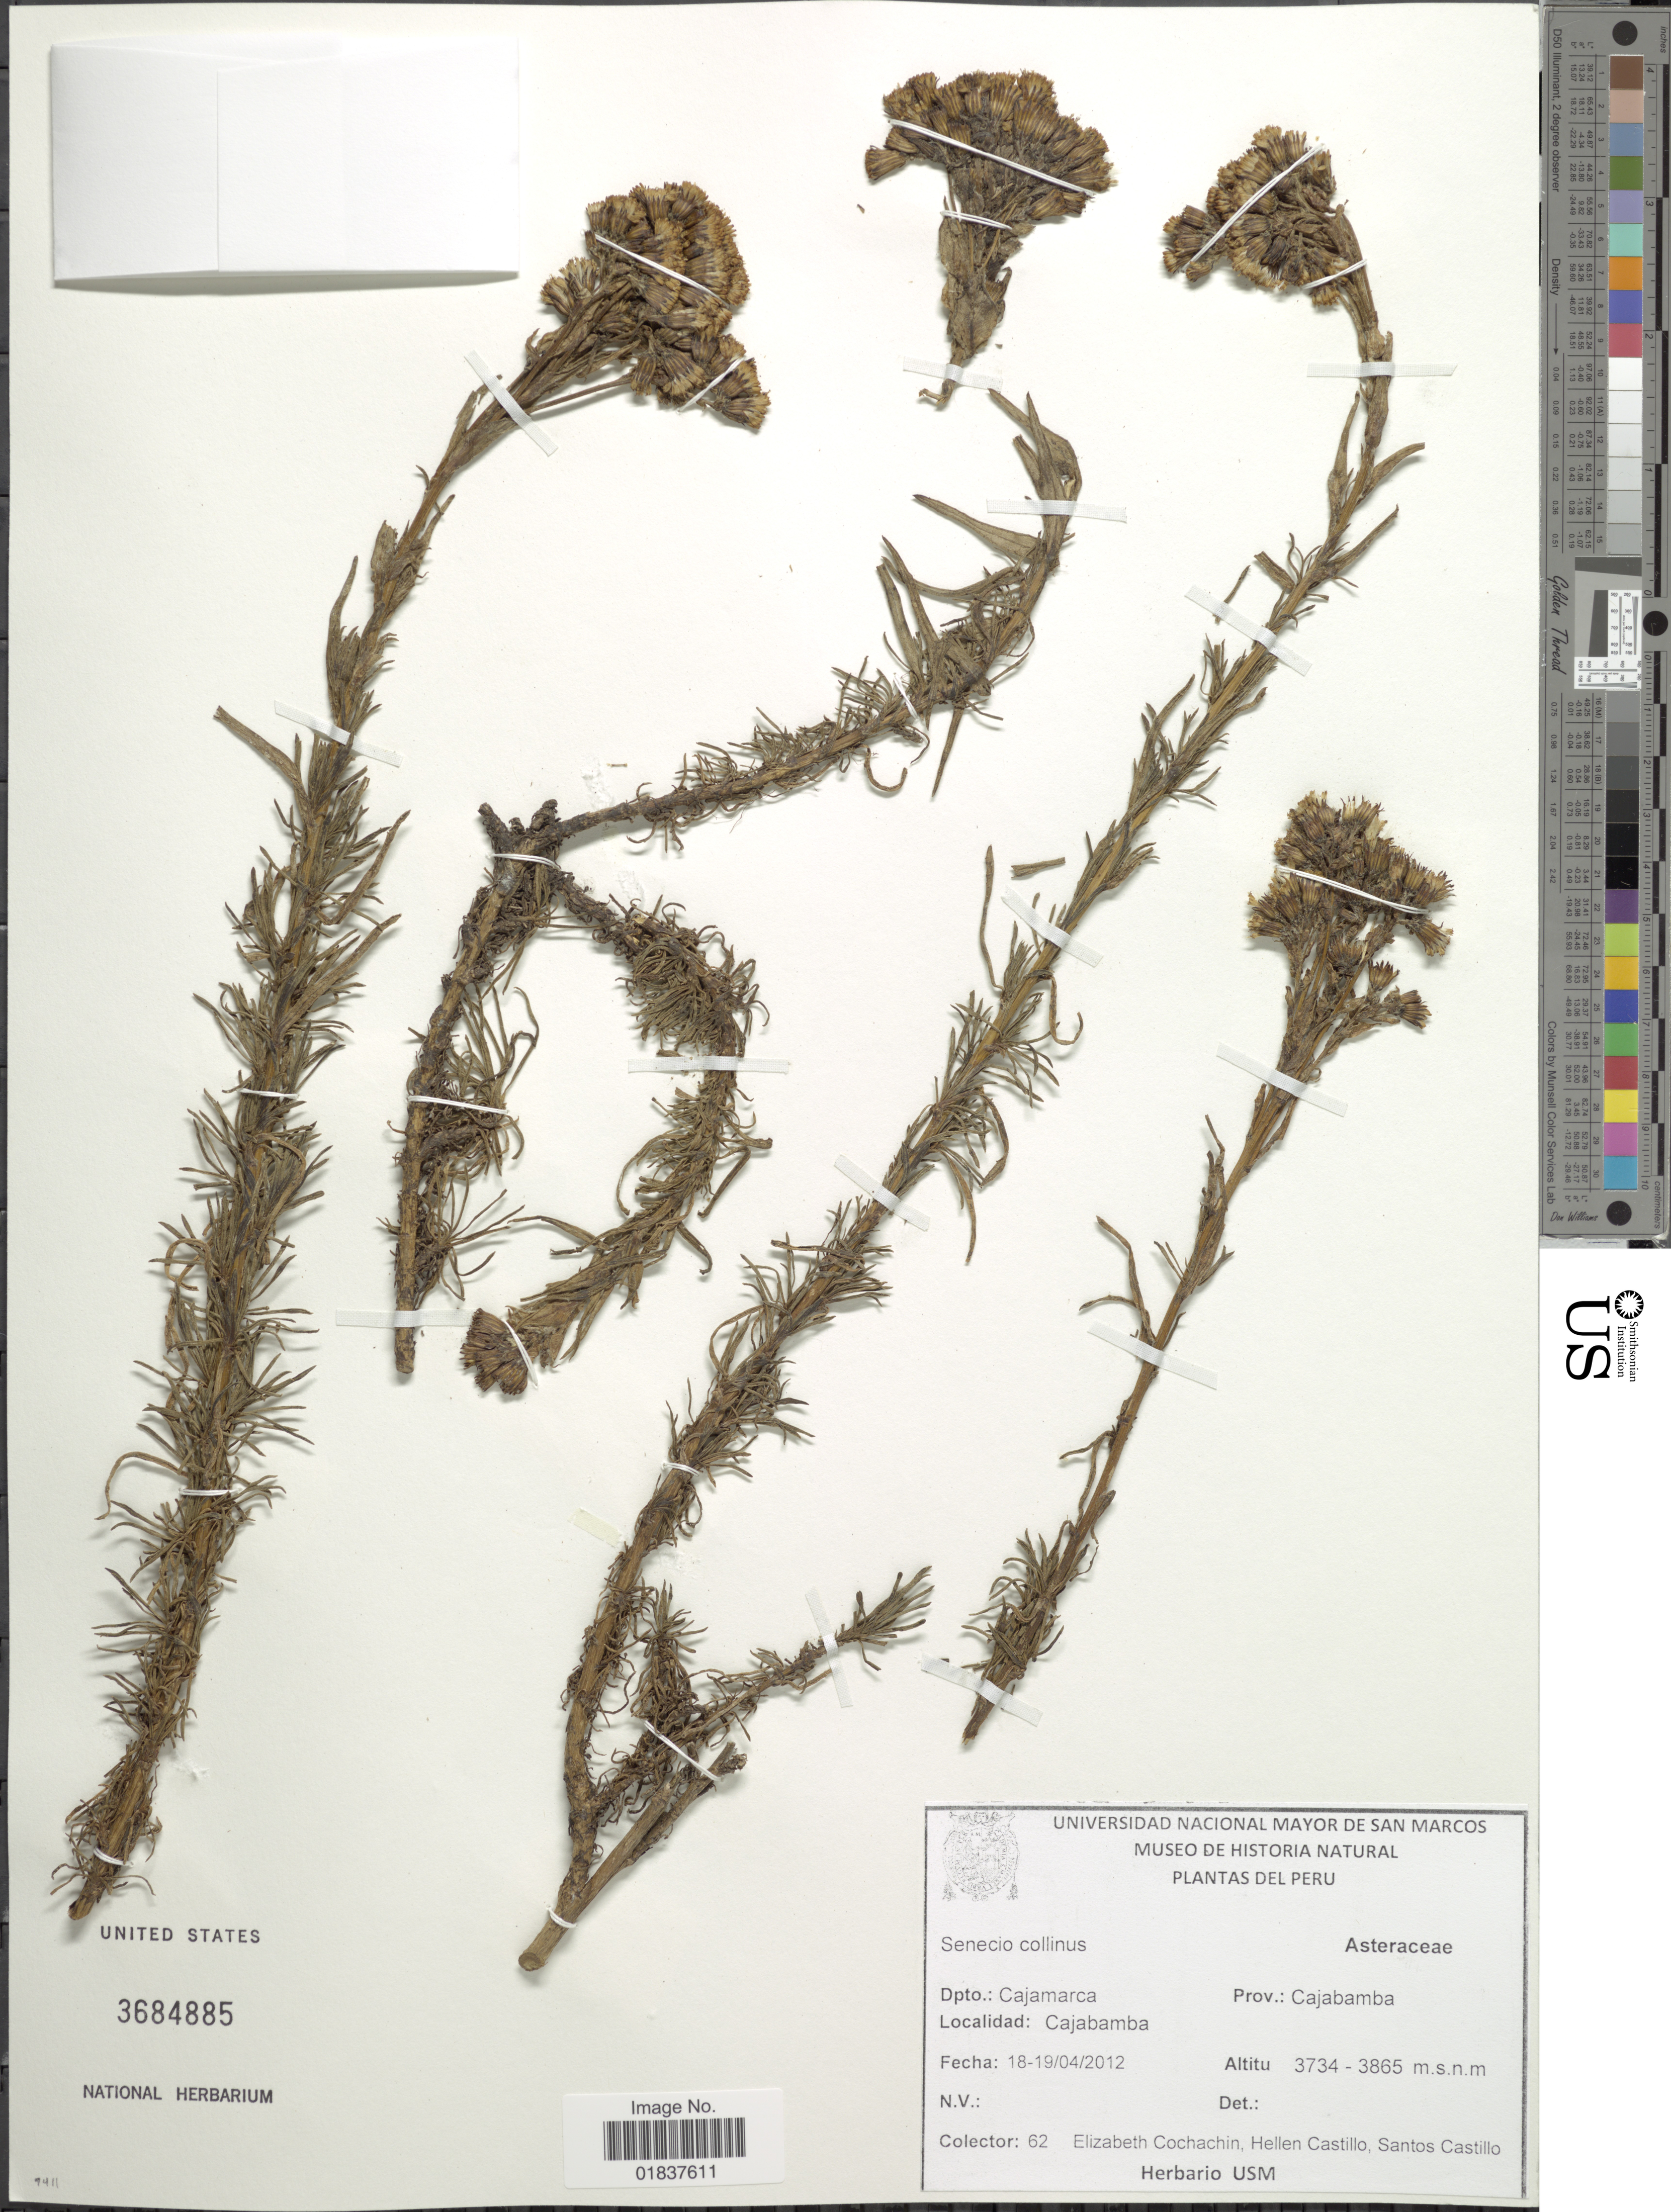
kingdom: Plantae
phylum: Tracheophyta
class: Magnoliopsida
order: Asterales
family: Asteraceae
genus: Senecio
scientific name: Senecio collinus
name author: DC.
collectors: E. Cochachin Guerrero, H. Castillo & S. Castillo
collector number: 62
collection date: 2012-04-18/2012-04-19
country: Peru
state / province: Cajamarca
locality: Dpto. Cajamarca. Prov.: Cajabamba.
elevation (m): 3734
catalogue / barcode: US 3684885